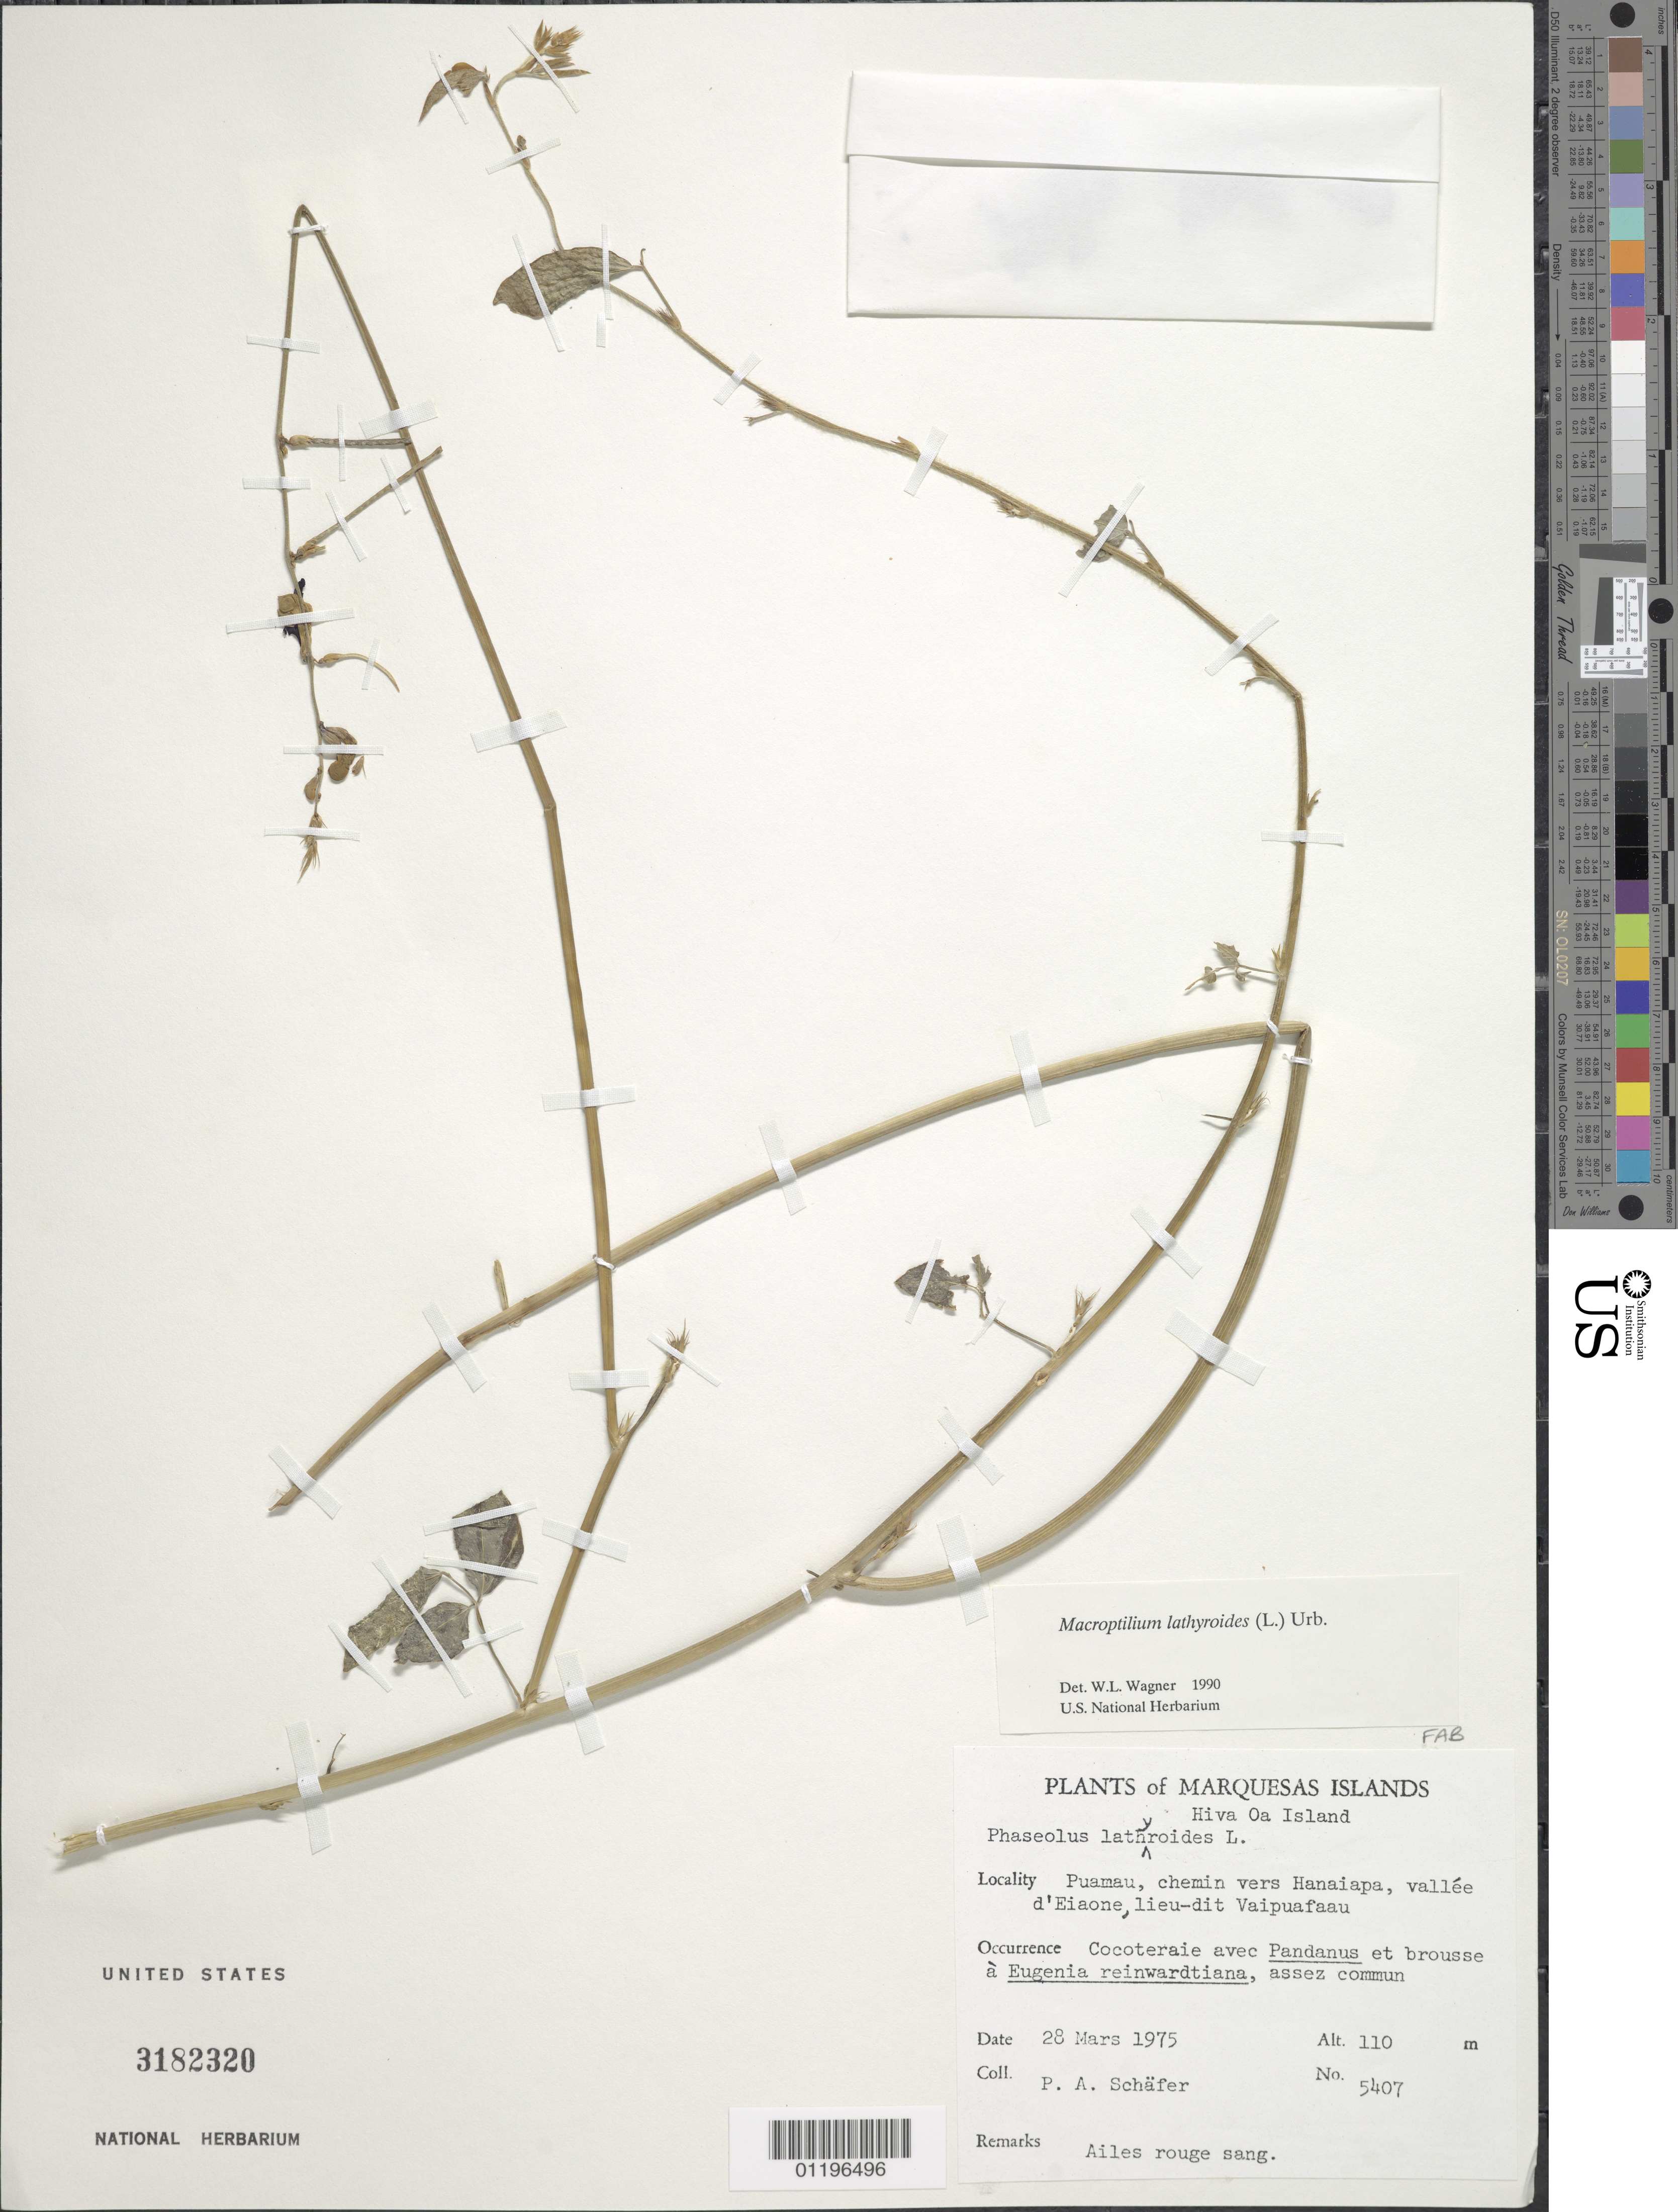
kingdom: Plantae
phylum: Tracheophyta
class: Magnoliopsida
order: Fabales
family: Fabaceae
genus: Macroptilium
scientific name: Macroptilium lathyroides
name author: (L.) Urb.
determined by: Wagner, W. L., (BOT), Smithsonian Institution - National Museum of Natural History (UNITED STATES)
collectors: P. A. Schäfer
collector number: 5407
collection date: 1975-03-28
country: French Polynesia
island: Hiva Oa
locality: Puamau, chemin vers Hanaiapa, vallée d'Eiaone, lieu-dit Vaipuafaau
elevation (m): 110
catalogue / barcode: US 3182320